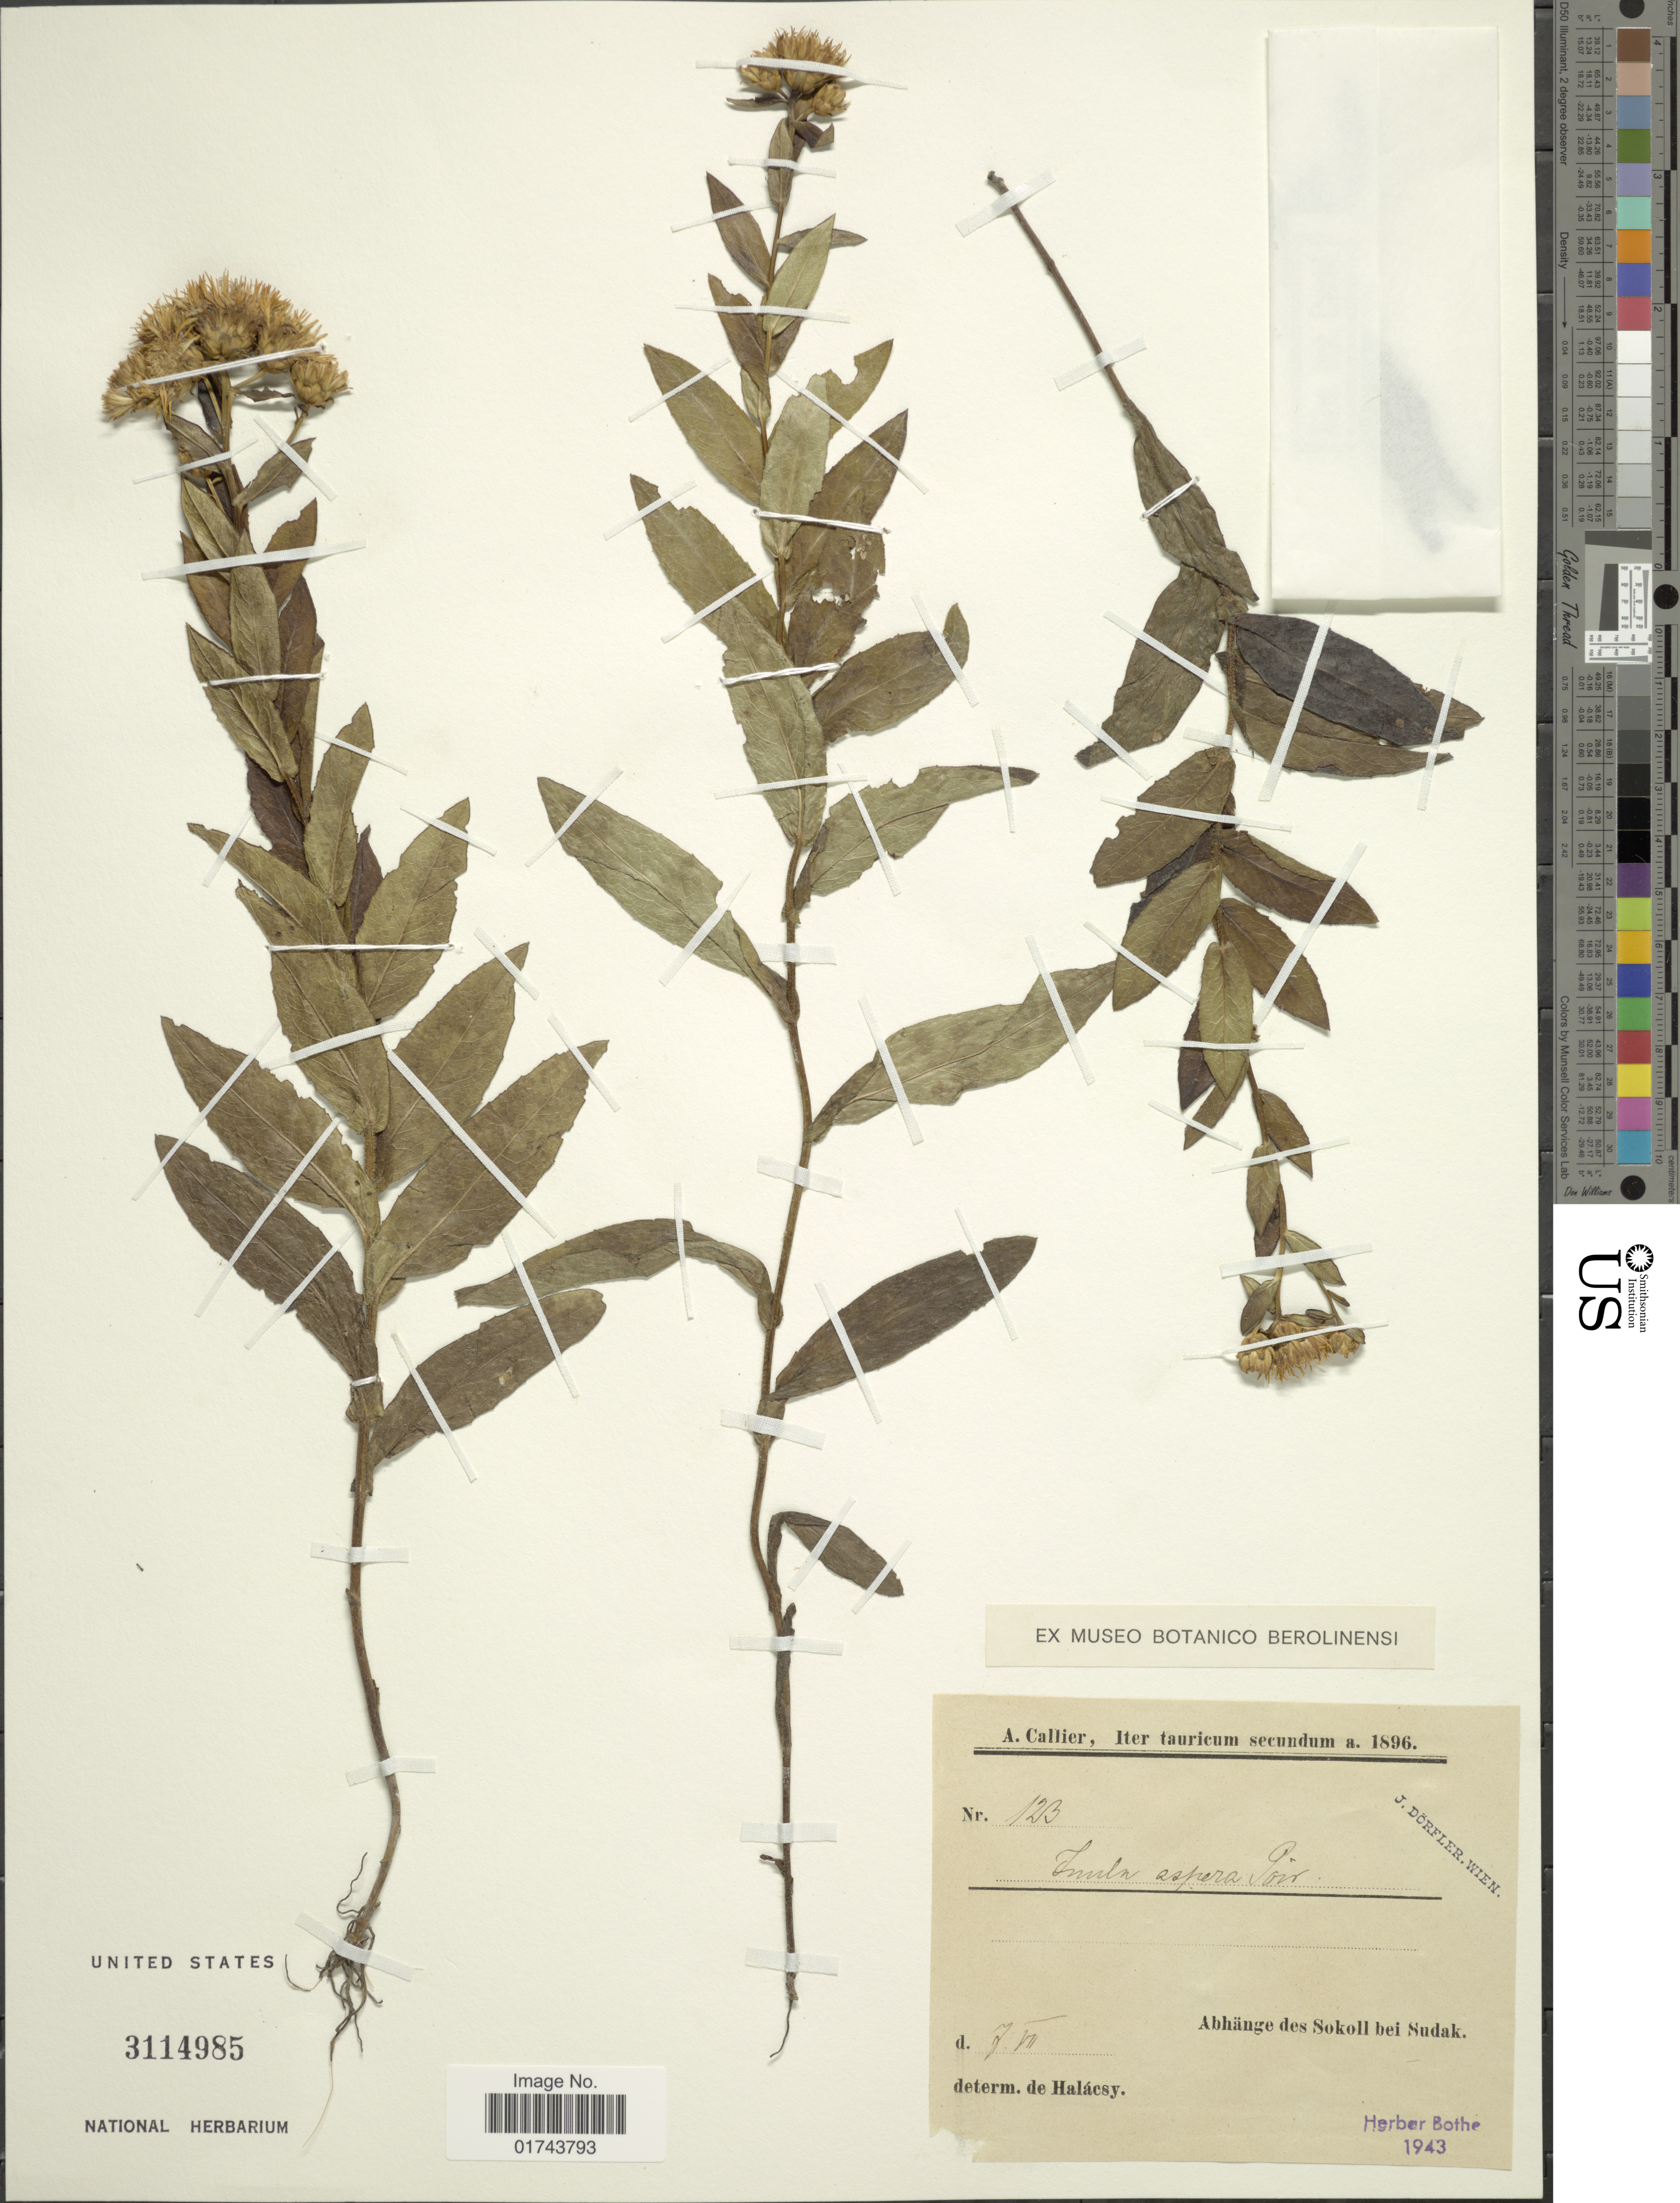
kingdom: Plantae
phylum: Tracheophyta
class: Magnoliopsida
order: Asterales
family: Asteraceae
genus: Inula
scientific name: Inula aspera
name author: Poir.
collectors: A. Callier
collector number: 123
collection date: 1896-07-07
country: Ukraine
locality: Abhange des Sokoll bei Sudak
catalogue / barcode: US 3114985